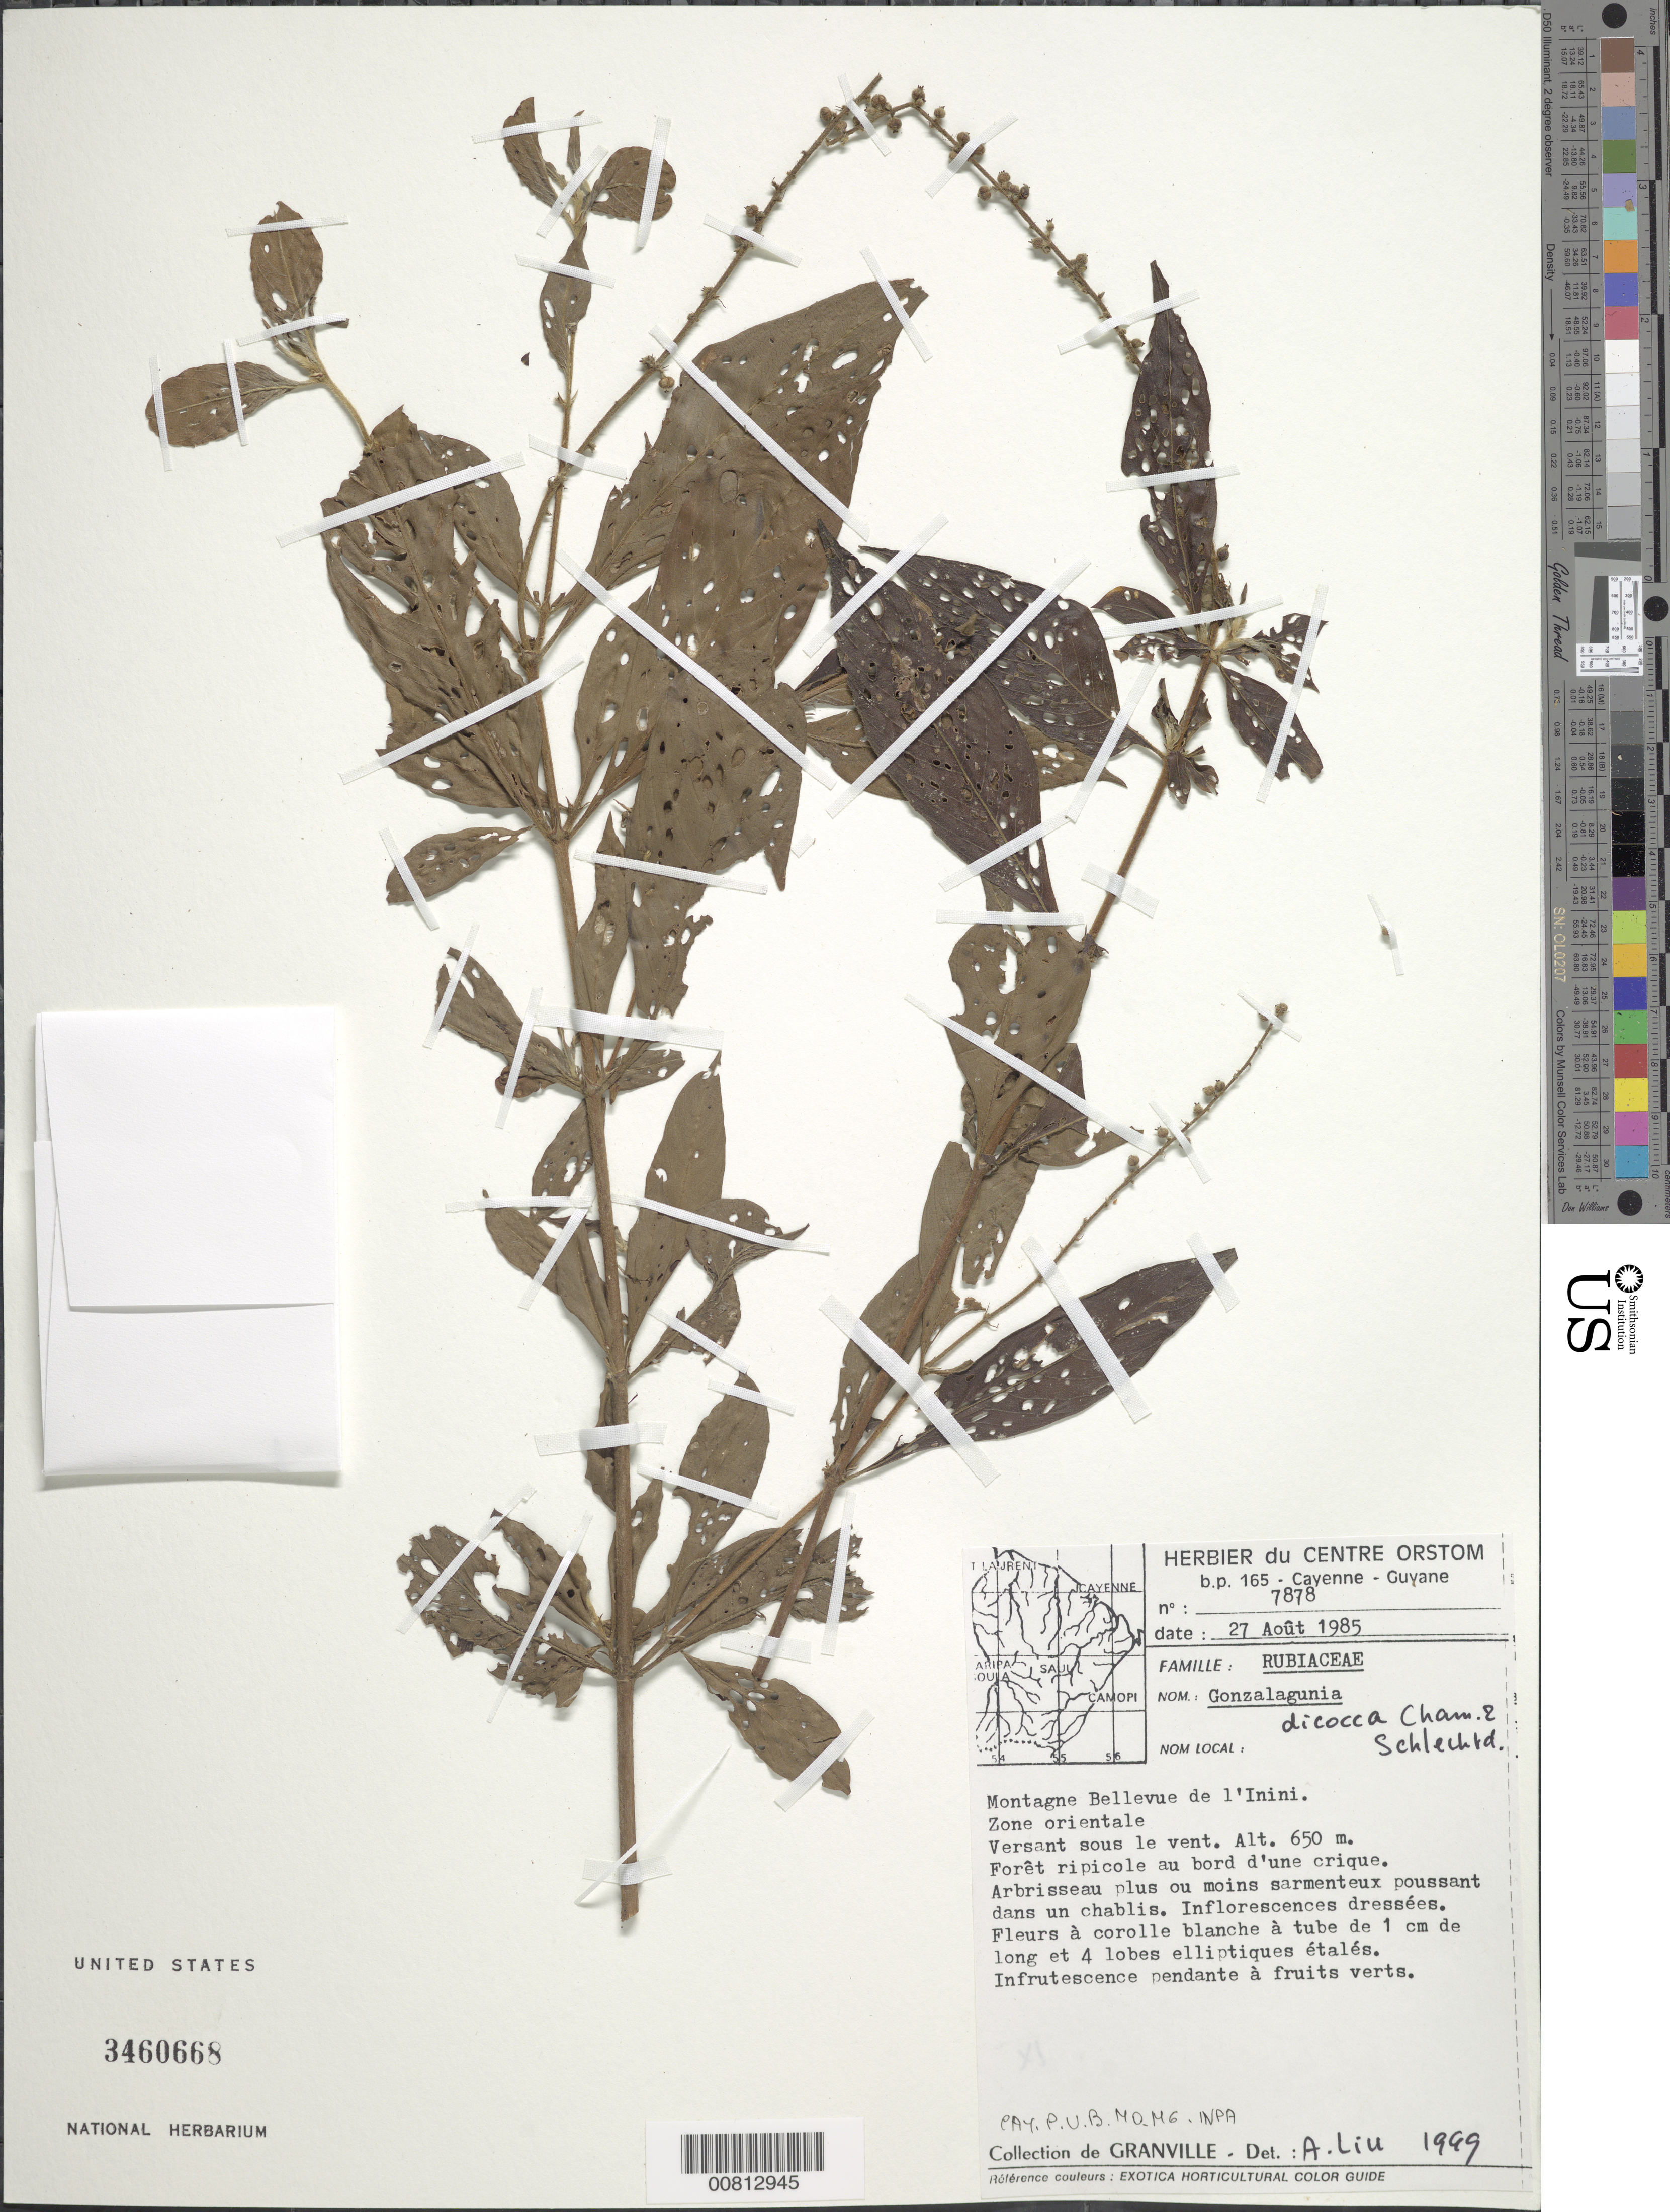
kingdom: Plantae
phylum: Tracheophyta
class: Magnoliopsida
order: Gentianales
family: Rubiaceae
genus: Gonzalagunia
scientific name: Gonzalagunia dicocca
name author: Cham. & Schltdl.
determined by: Liu, A.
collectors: J.-J. de Granville, L. Allorge, G. Cremers, A. .R. A. Görts-van Rijn & J. Kodjoed-Bonneton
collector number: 7878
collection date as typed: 27-Aug-85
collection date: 1985-08-27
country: French Guiana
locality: Montagnes Bellevue de l'Inini, zone orientale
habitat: Forêt ripicole au bord d'une crique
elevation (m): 650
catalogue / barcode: US 3460668